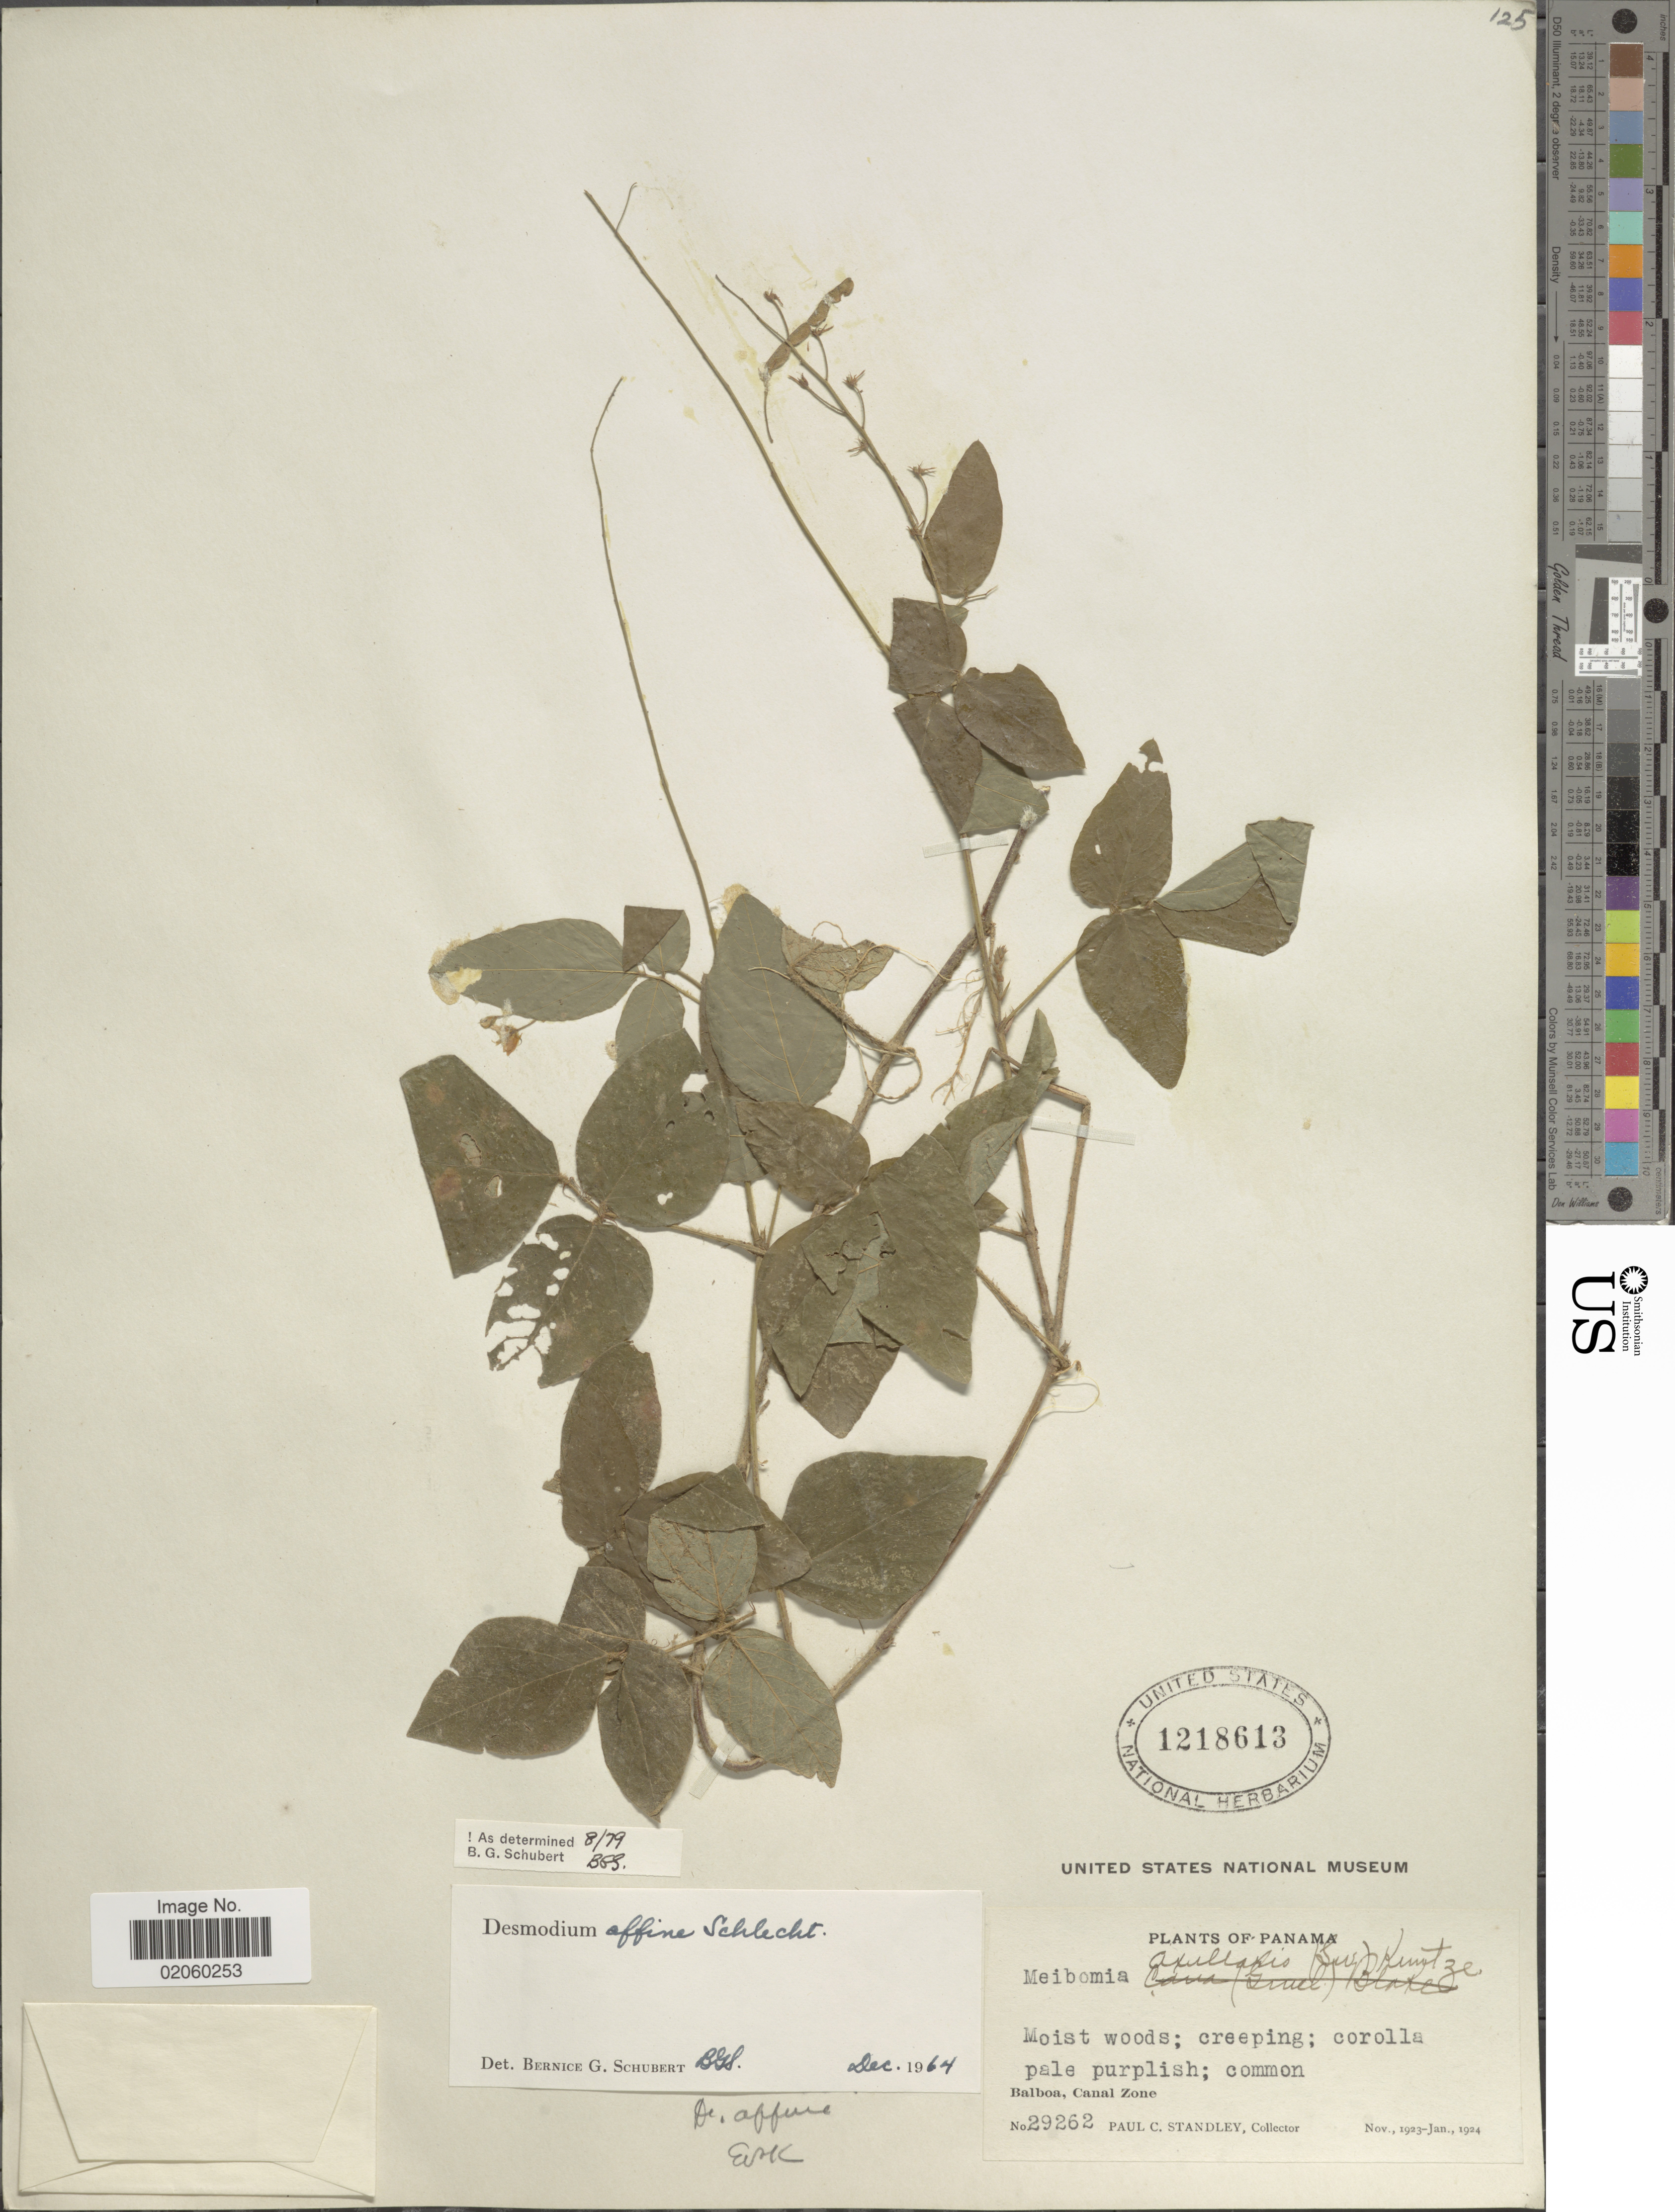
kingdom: Plantae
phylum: Tracheophyta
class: Magnoliopsida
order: Fabales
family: Fabaceae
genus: Desmodium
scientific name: Desmodium affine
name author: Schltdl.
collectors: P. C. Standley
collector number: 29262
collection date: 1923-11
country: Panama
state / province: Colón / Panamá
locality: Balboa, Canal Zone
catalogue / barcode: US 1218613